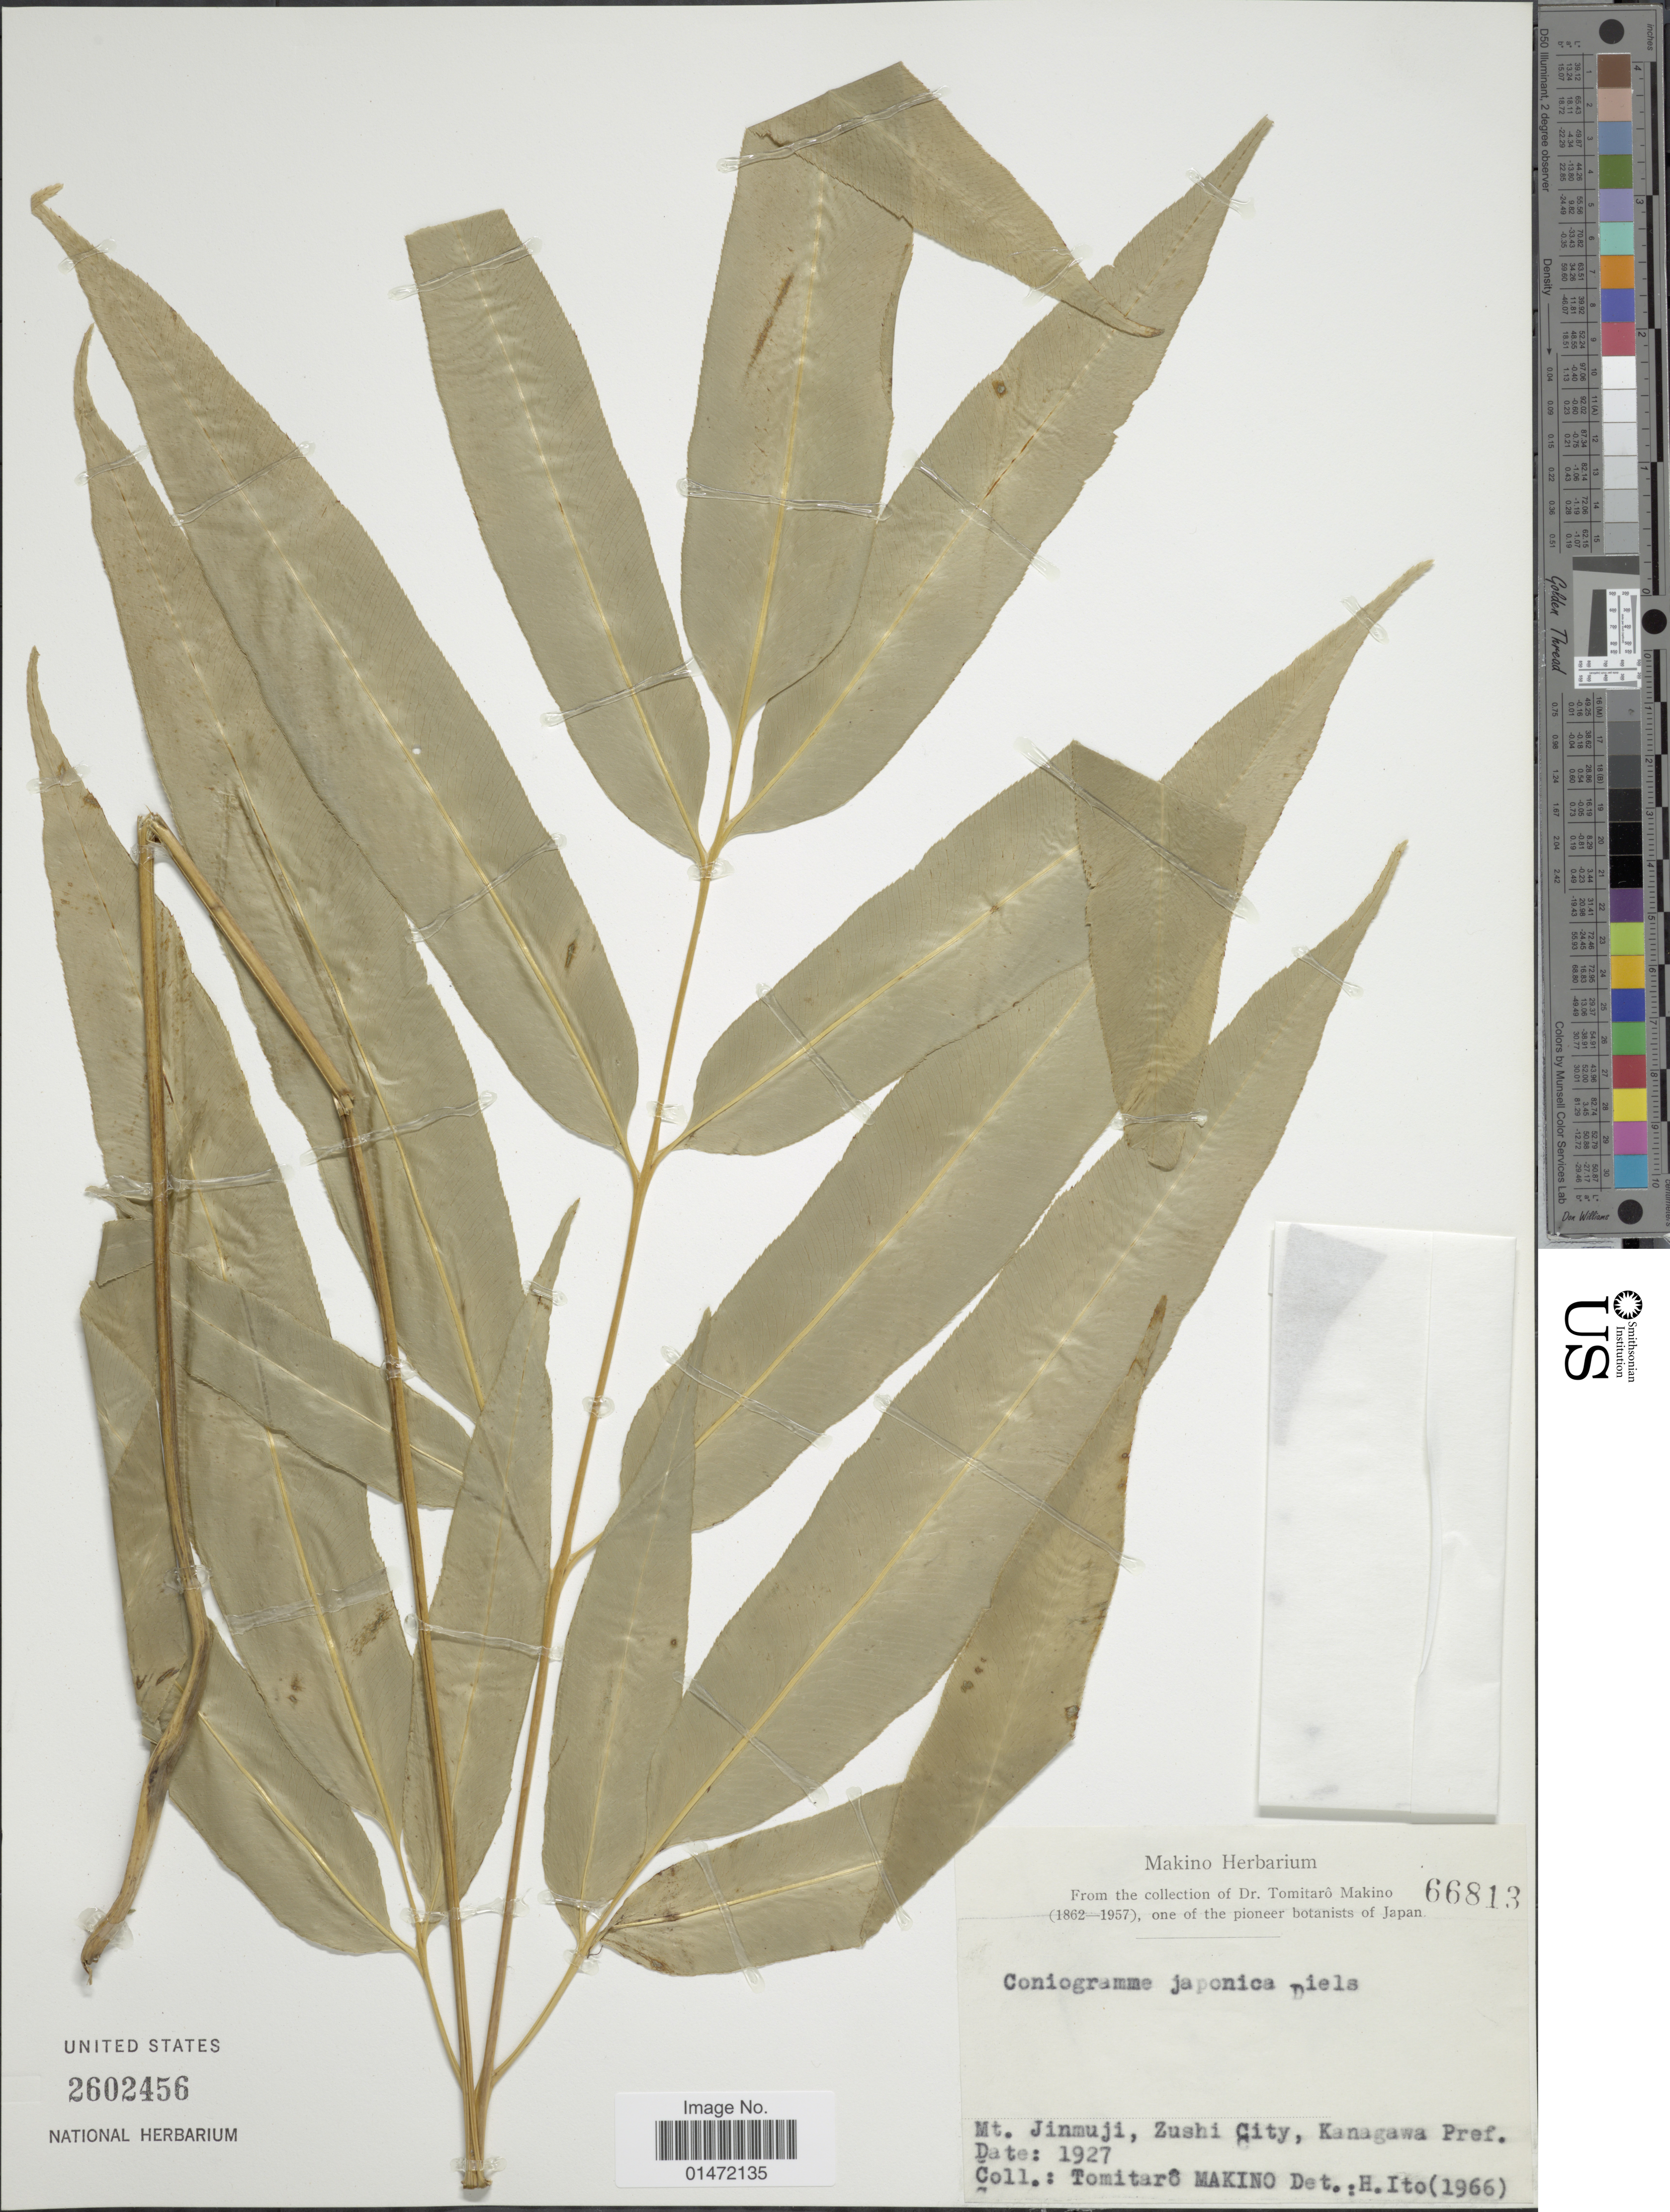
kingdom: Plantae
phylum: Tracheophyta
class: Polypodiopsida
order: Polypodiales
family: Pteridaceae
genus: Coniogramme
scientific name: Coniogramme japonica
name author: (Thunb. ex Murray) Diels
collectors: T. Makino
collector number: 66813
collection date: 1927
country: Japan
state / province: Kanagawa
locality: Mt. Jinmuji, Zushi City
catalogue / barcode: US 2602456